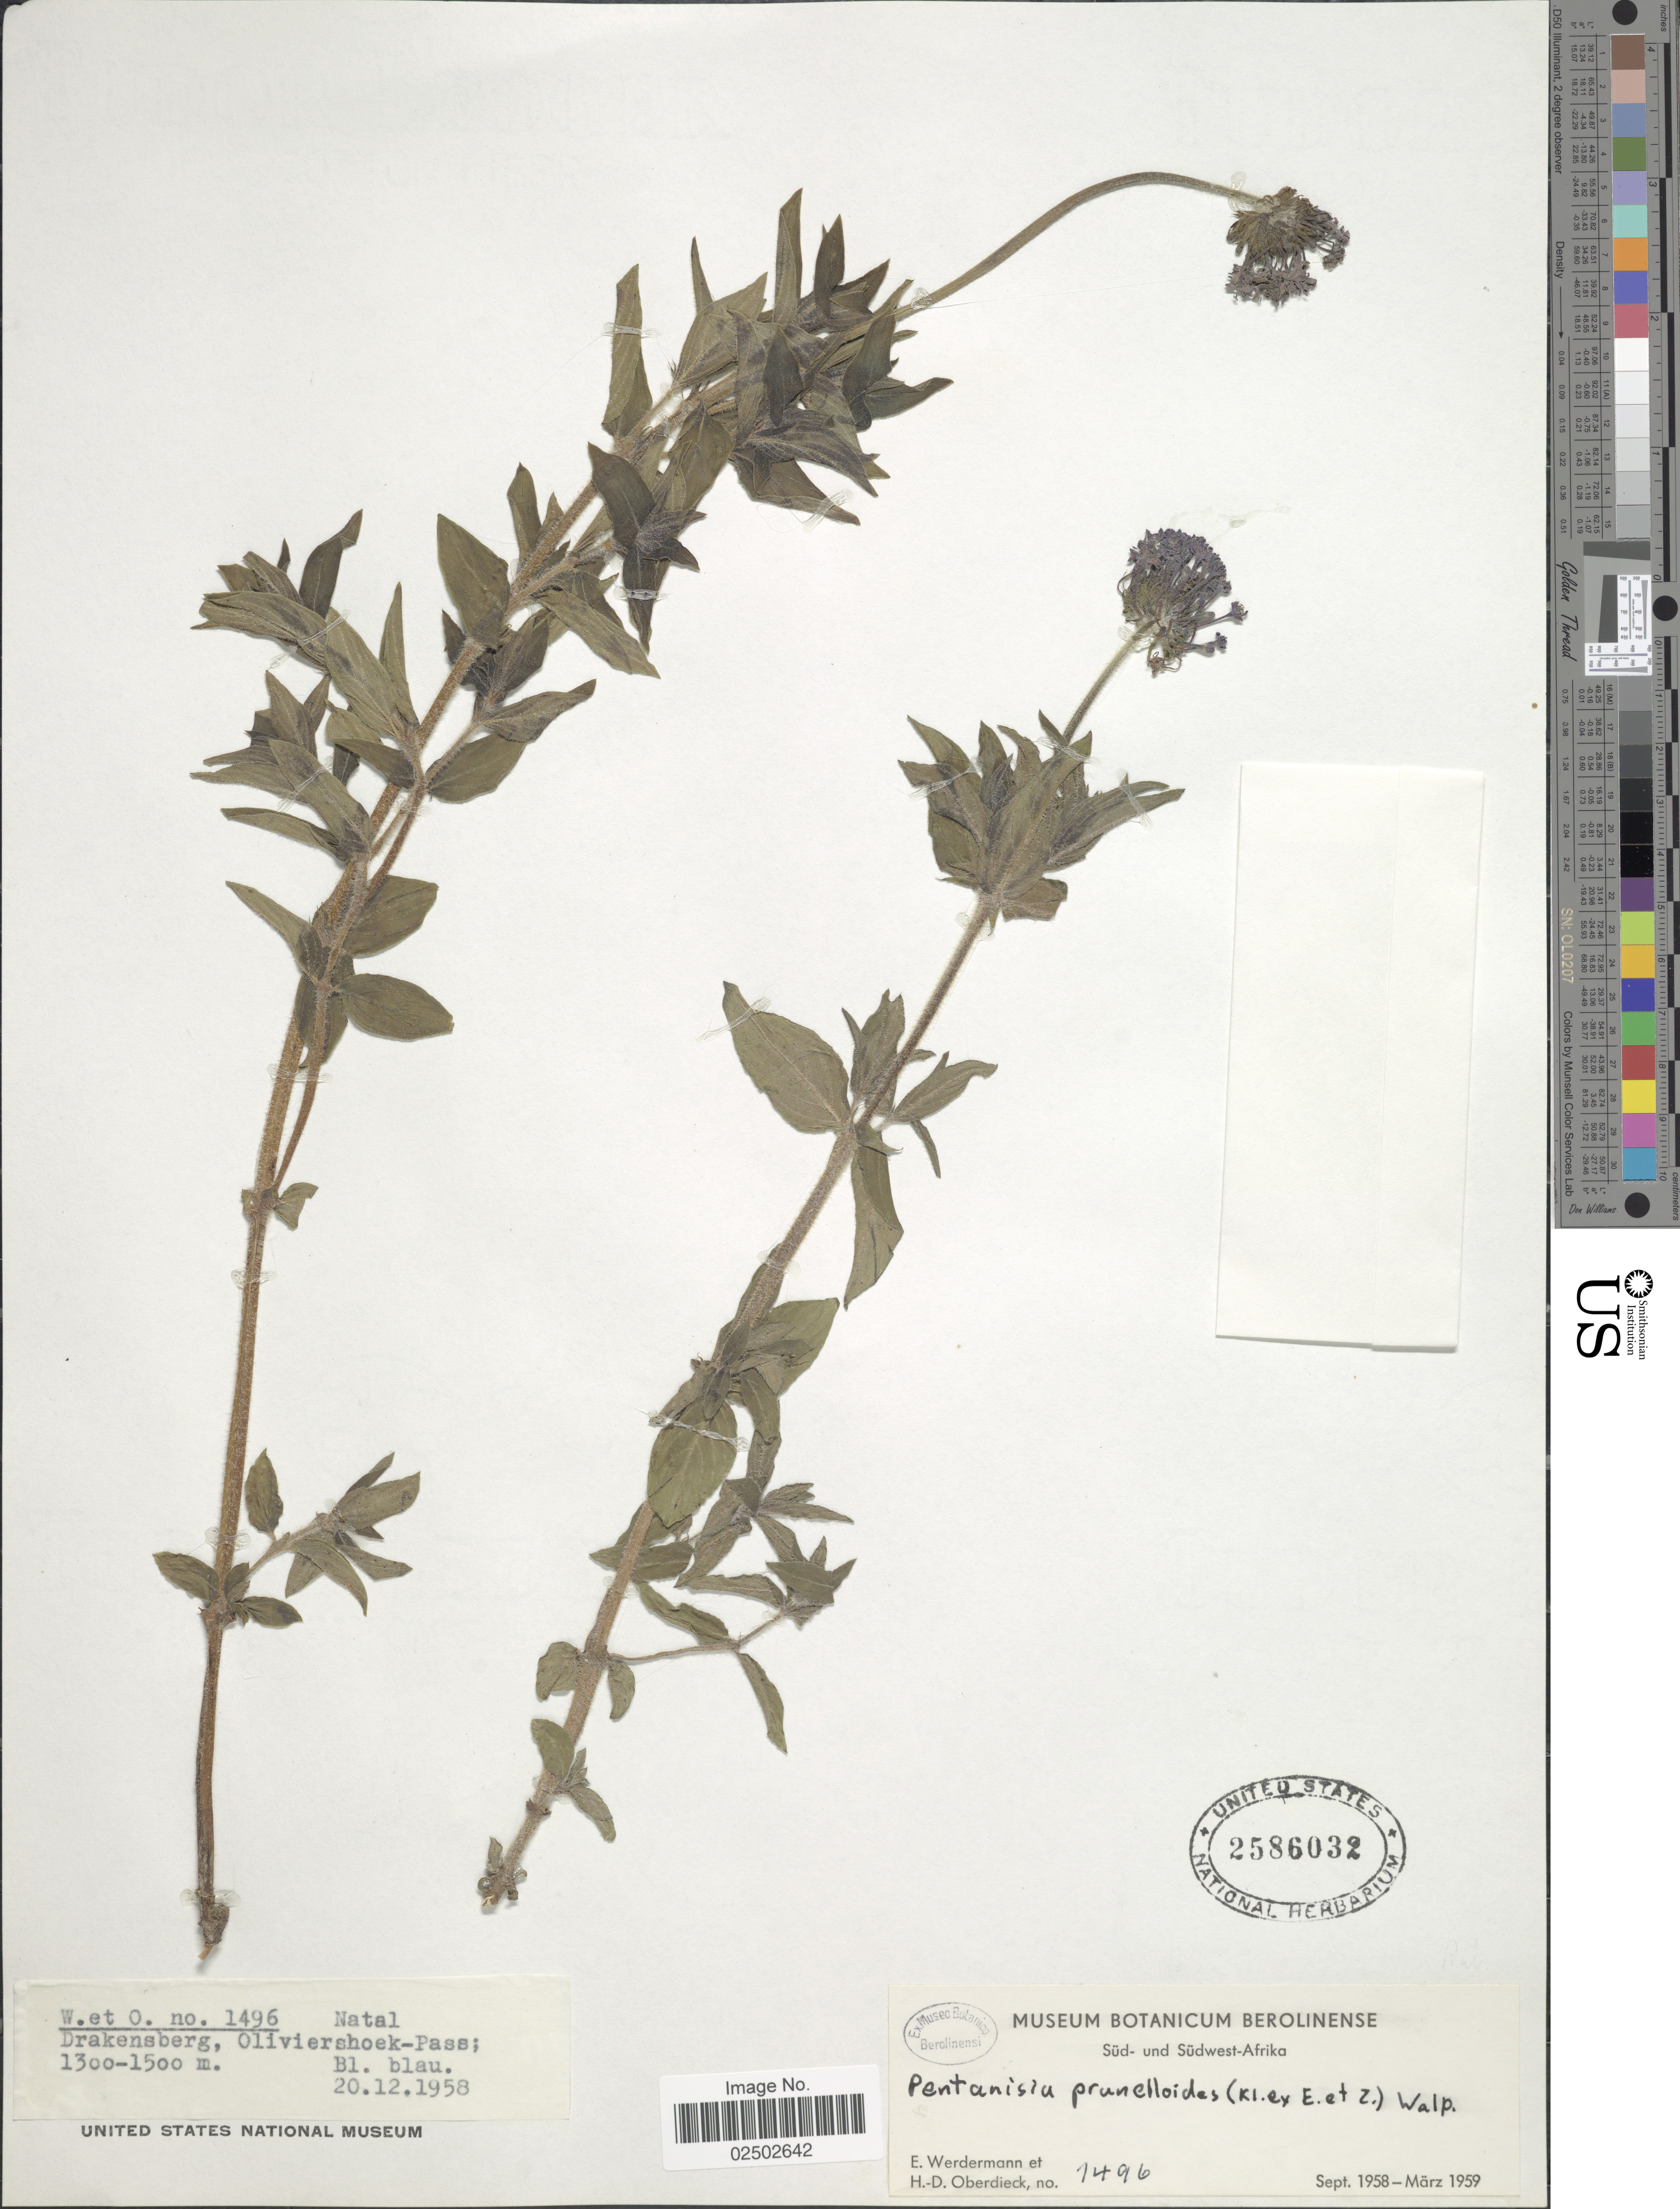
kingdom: Plantae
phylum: Tracheophyta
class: Magnoliopsida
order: Gentianales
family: Rubiaceae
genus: Pentanisia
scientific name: Pentanisia prunelloides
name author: (Klotzsch) Walp.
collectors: E. Werdermann & H. Oberdieck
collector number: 1496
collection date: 1958-12-20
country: South Africa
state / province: KwaZulu-Natal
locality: Natal. Sud- und Sudwest -Afrika. Drakensberg, Oliviershoek-Pass.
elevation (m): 1300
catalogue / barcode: US 2586032